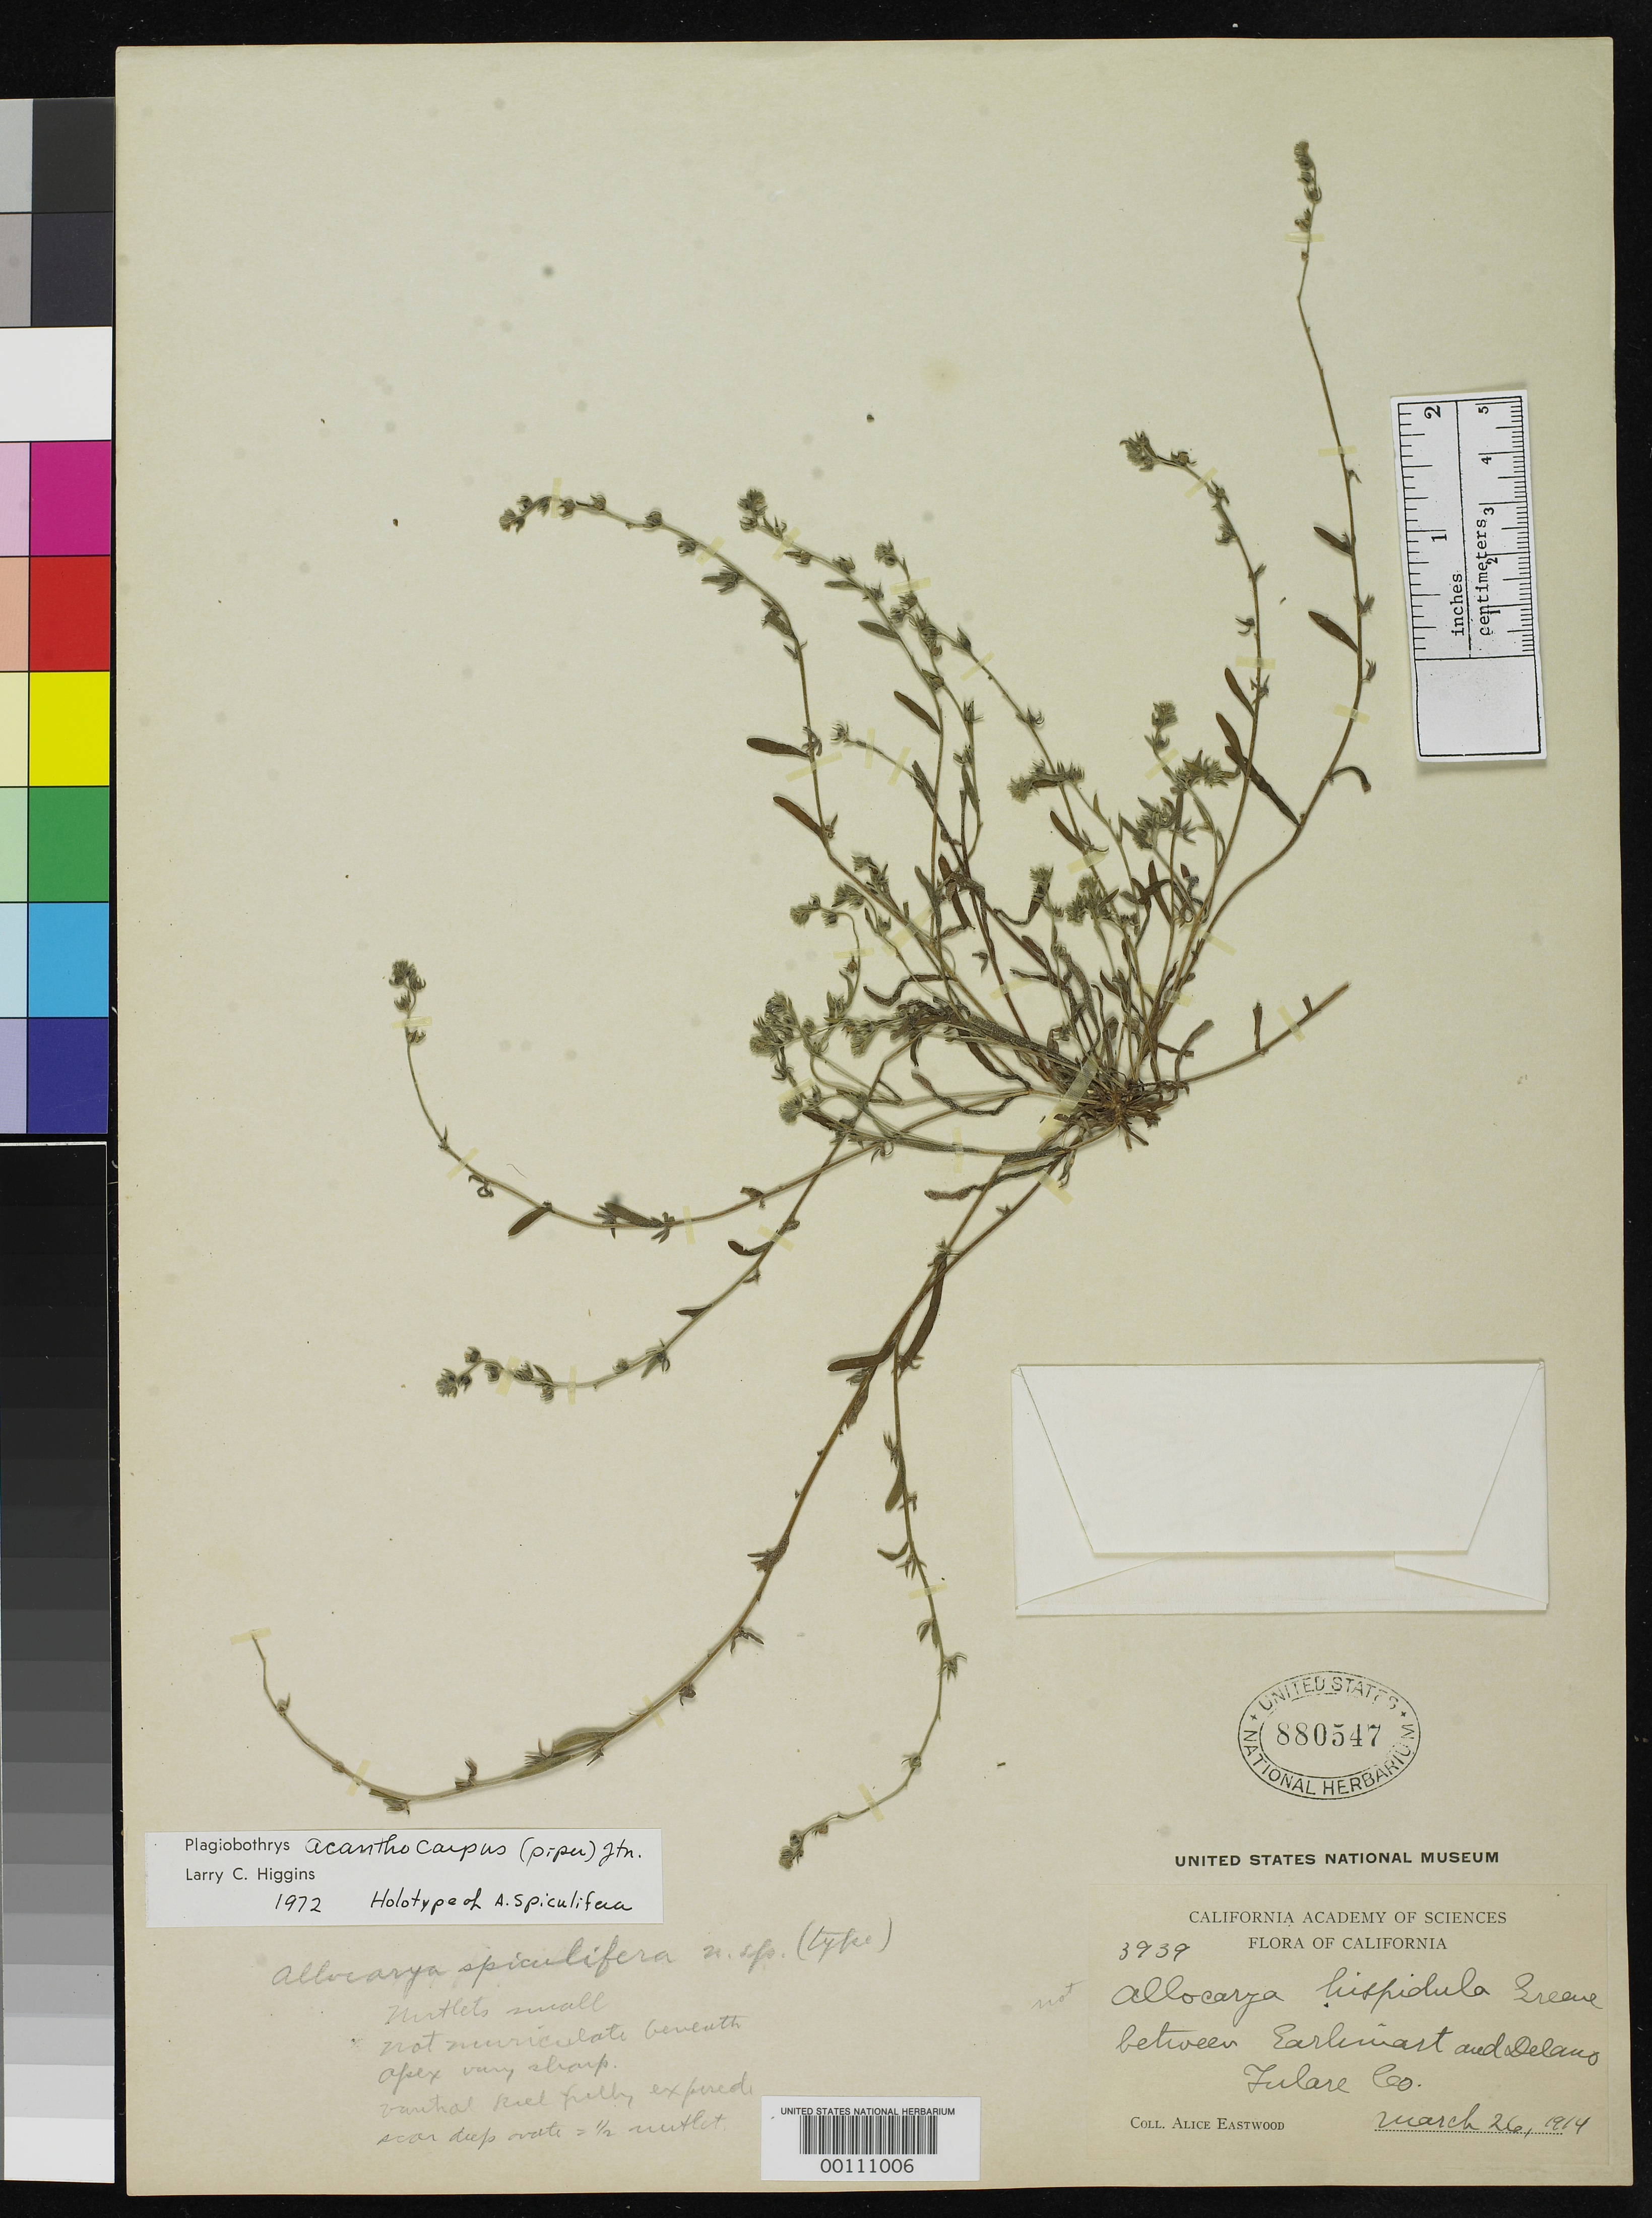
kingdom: Plantae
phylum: Tracheophyta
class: Magnoliopsida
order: Boraginales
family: Boraginaceae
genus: Allocarya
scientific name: Allocarya spiculifera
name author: Piper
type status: Holotype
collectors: A. Eastwood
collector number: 3939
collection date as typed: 26 Mar 1914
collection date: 1914-03-26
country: United States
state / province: California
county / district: Tulare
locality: Between Earlimart and Delano.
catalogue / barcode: US 880547